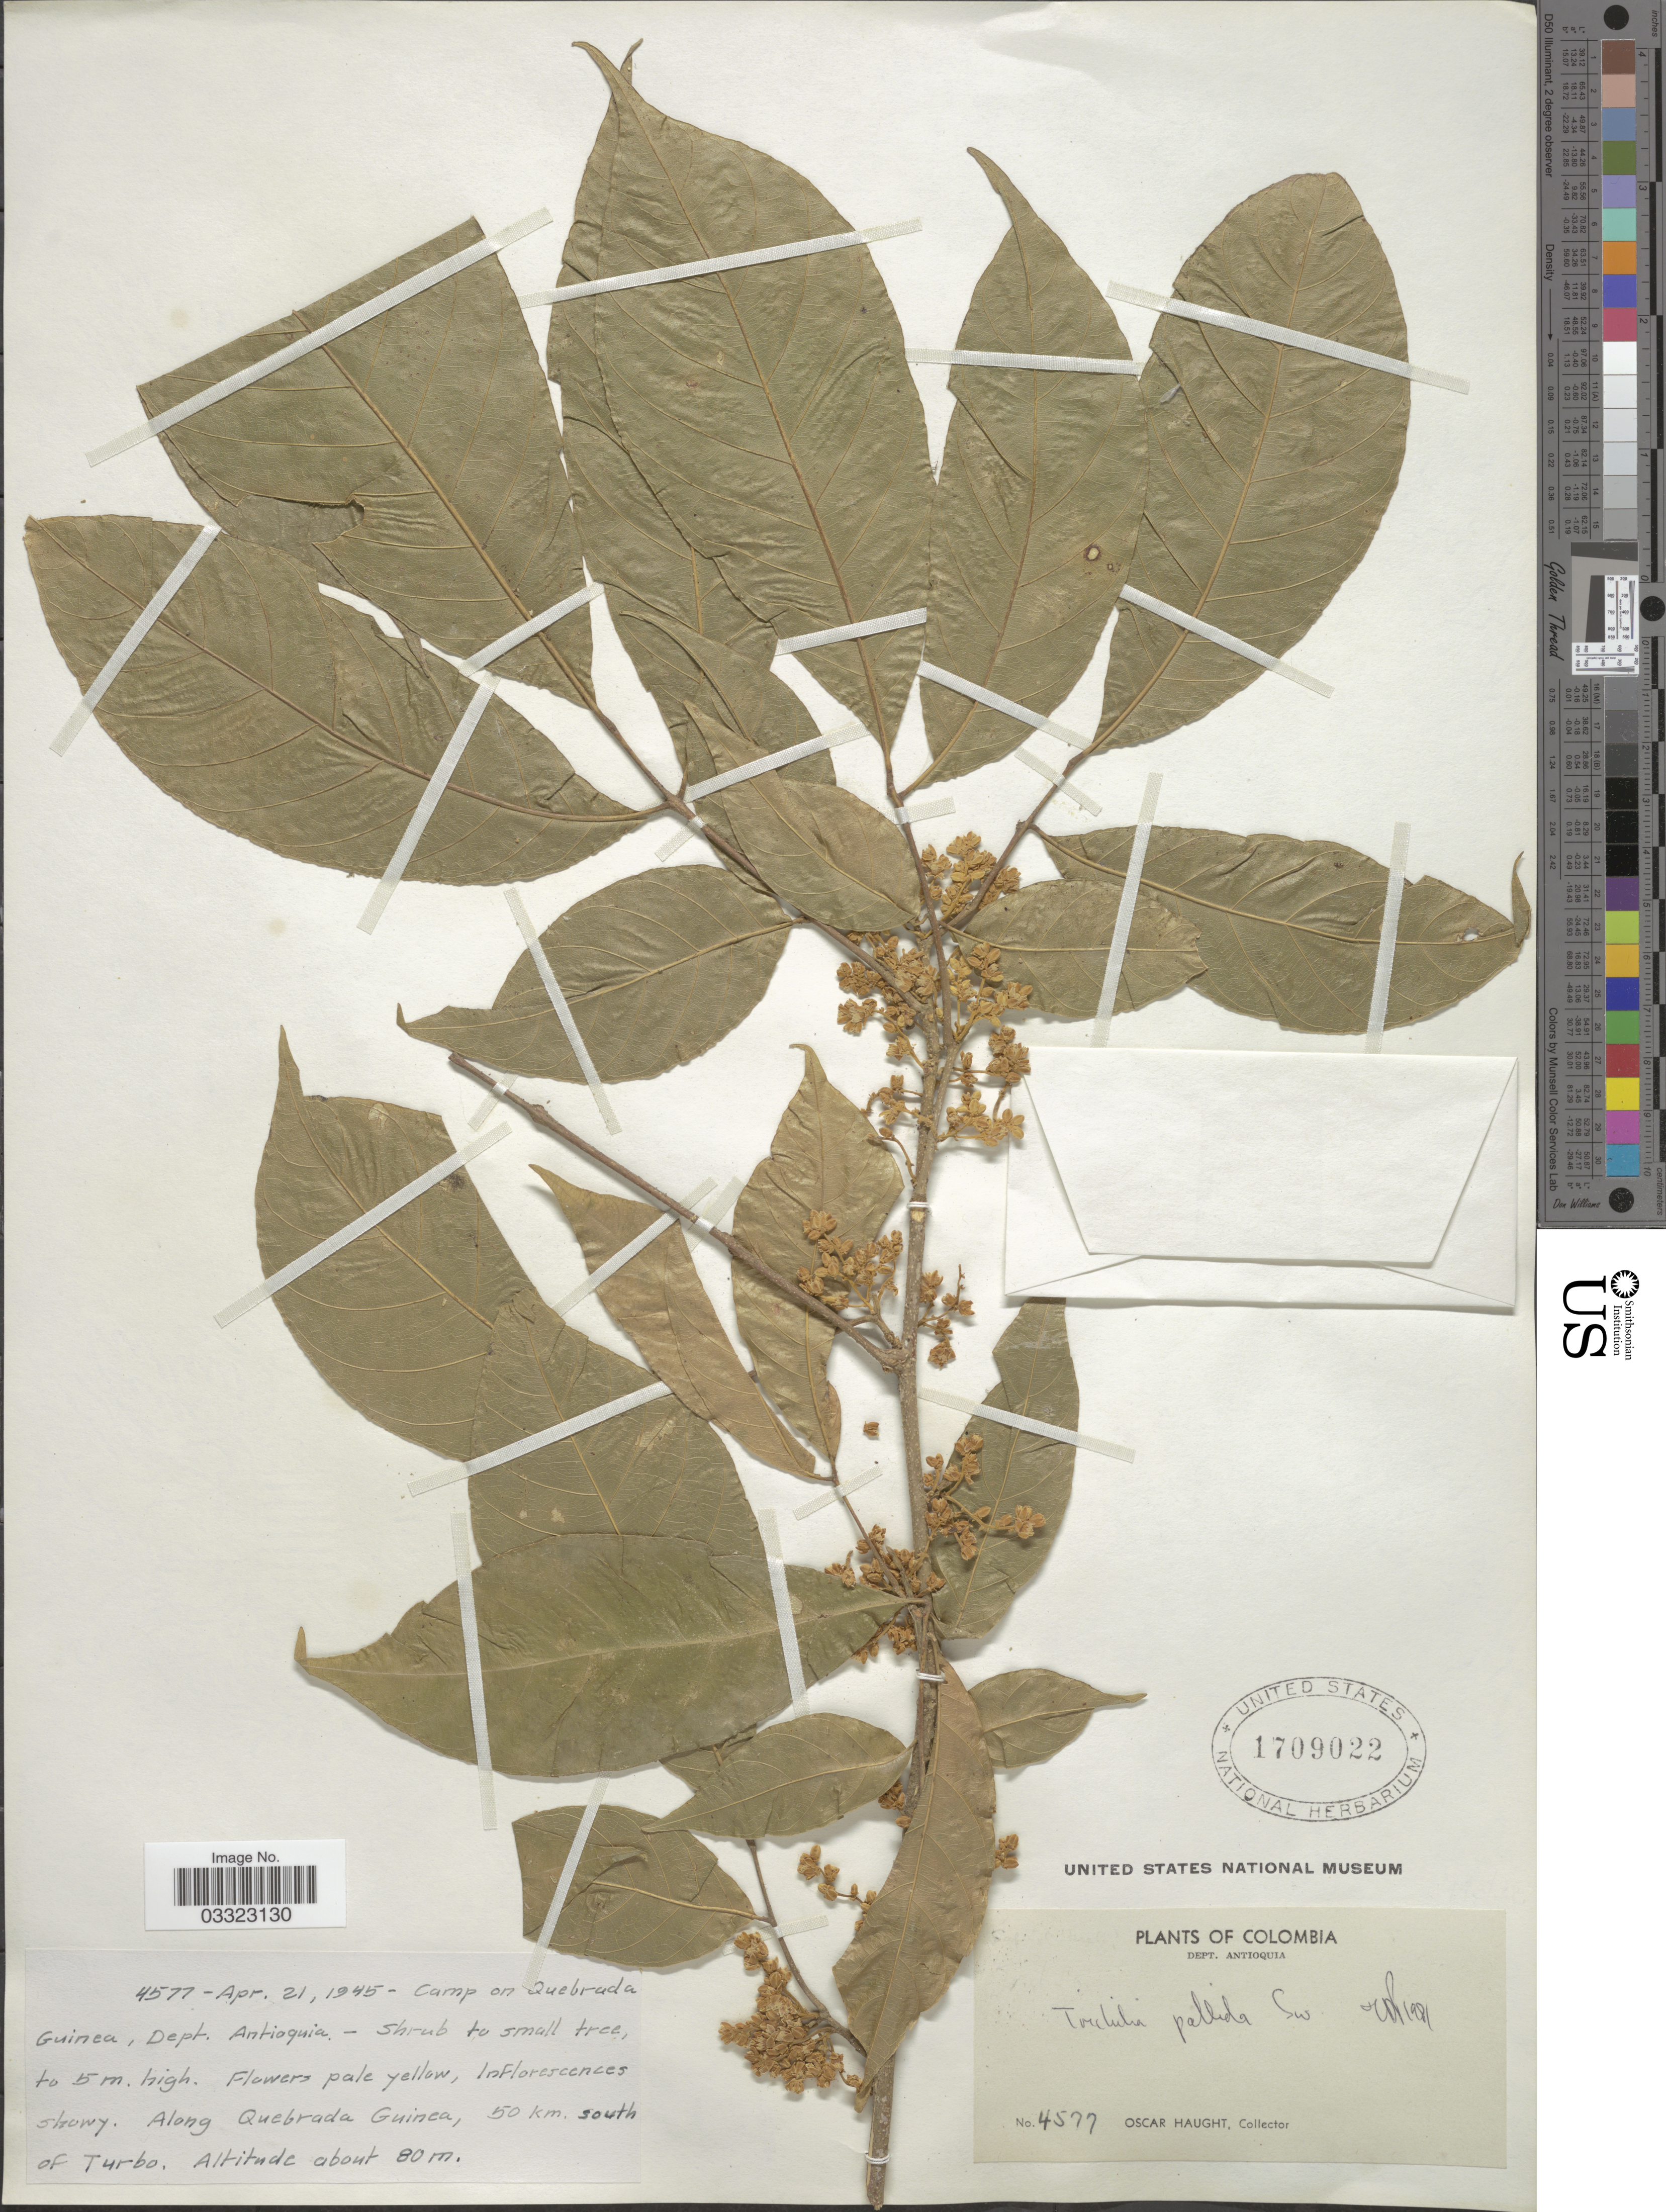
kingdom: Plantae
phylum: Tracheophyta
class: Magnoliopsida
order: Sapindales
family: Meliaceae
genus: Trichilia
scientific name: Trichilia pallida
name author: Sw.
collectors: O. Haught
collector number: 4577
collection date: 1945-04-21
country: Colombia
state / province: Antioquia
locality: Camp on Quebrada Guinea, Dept. Antioquia. Along Quebrada Guinea, 50 km. south of Turbo.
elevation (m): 80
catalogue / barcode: US 1709022